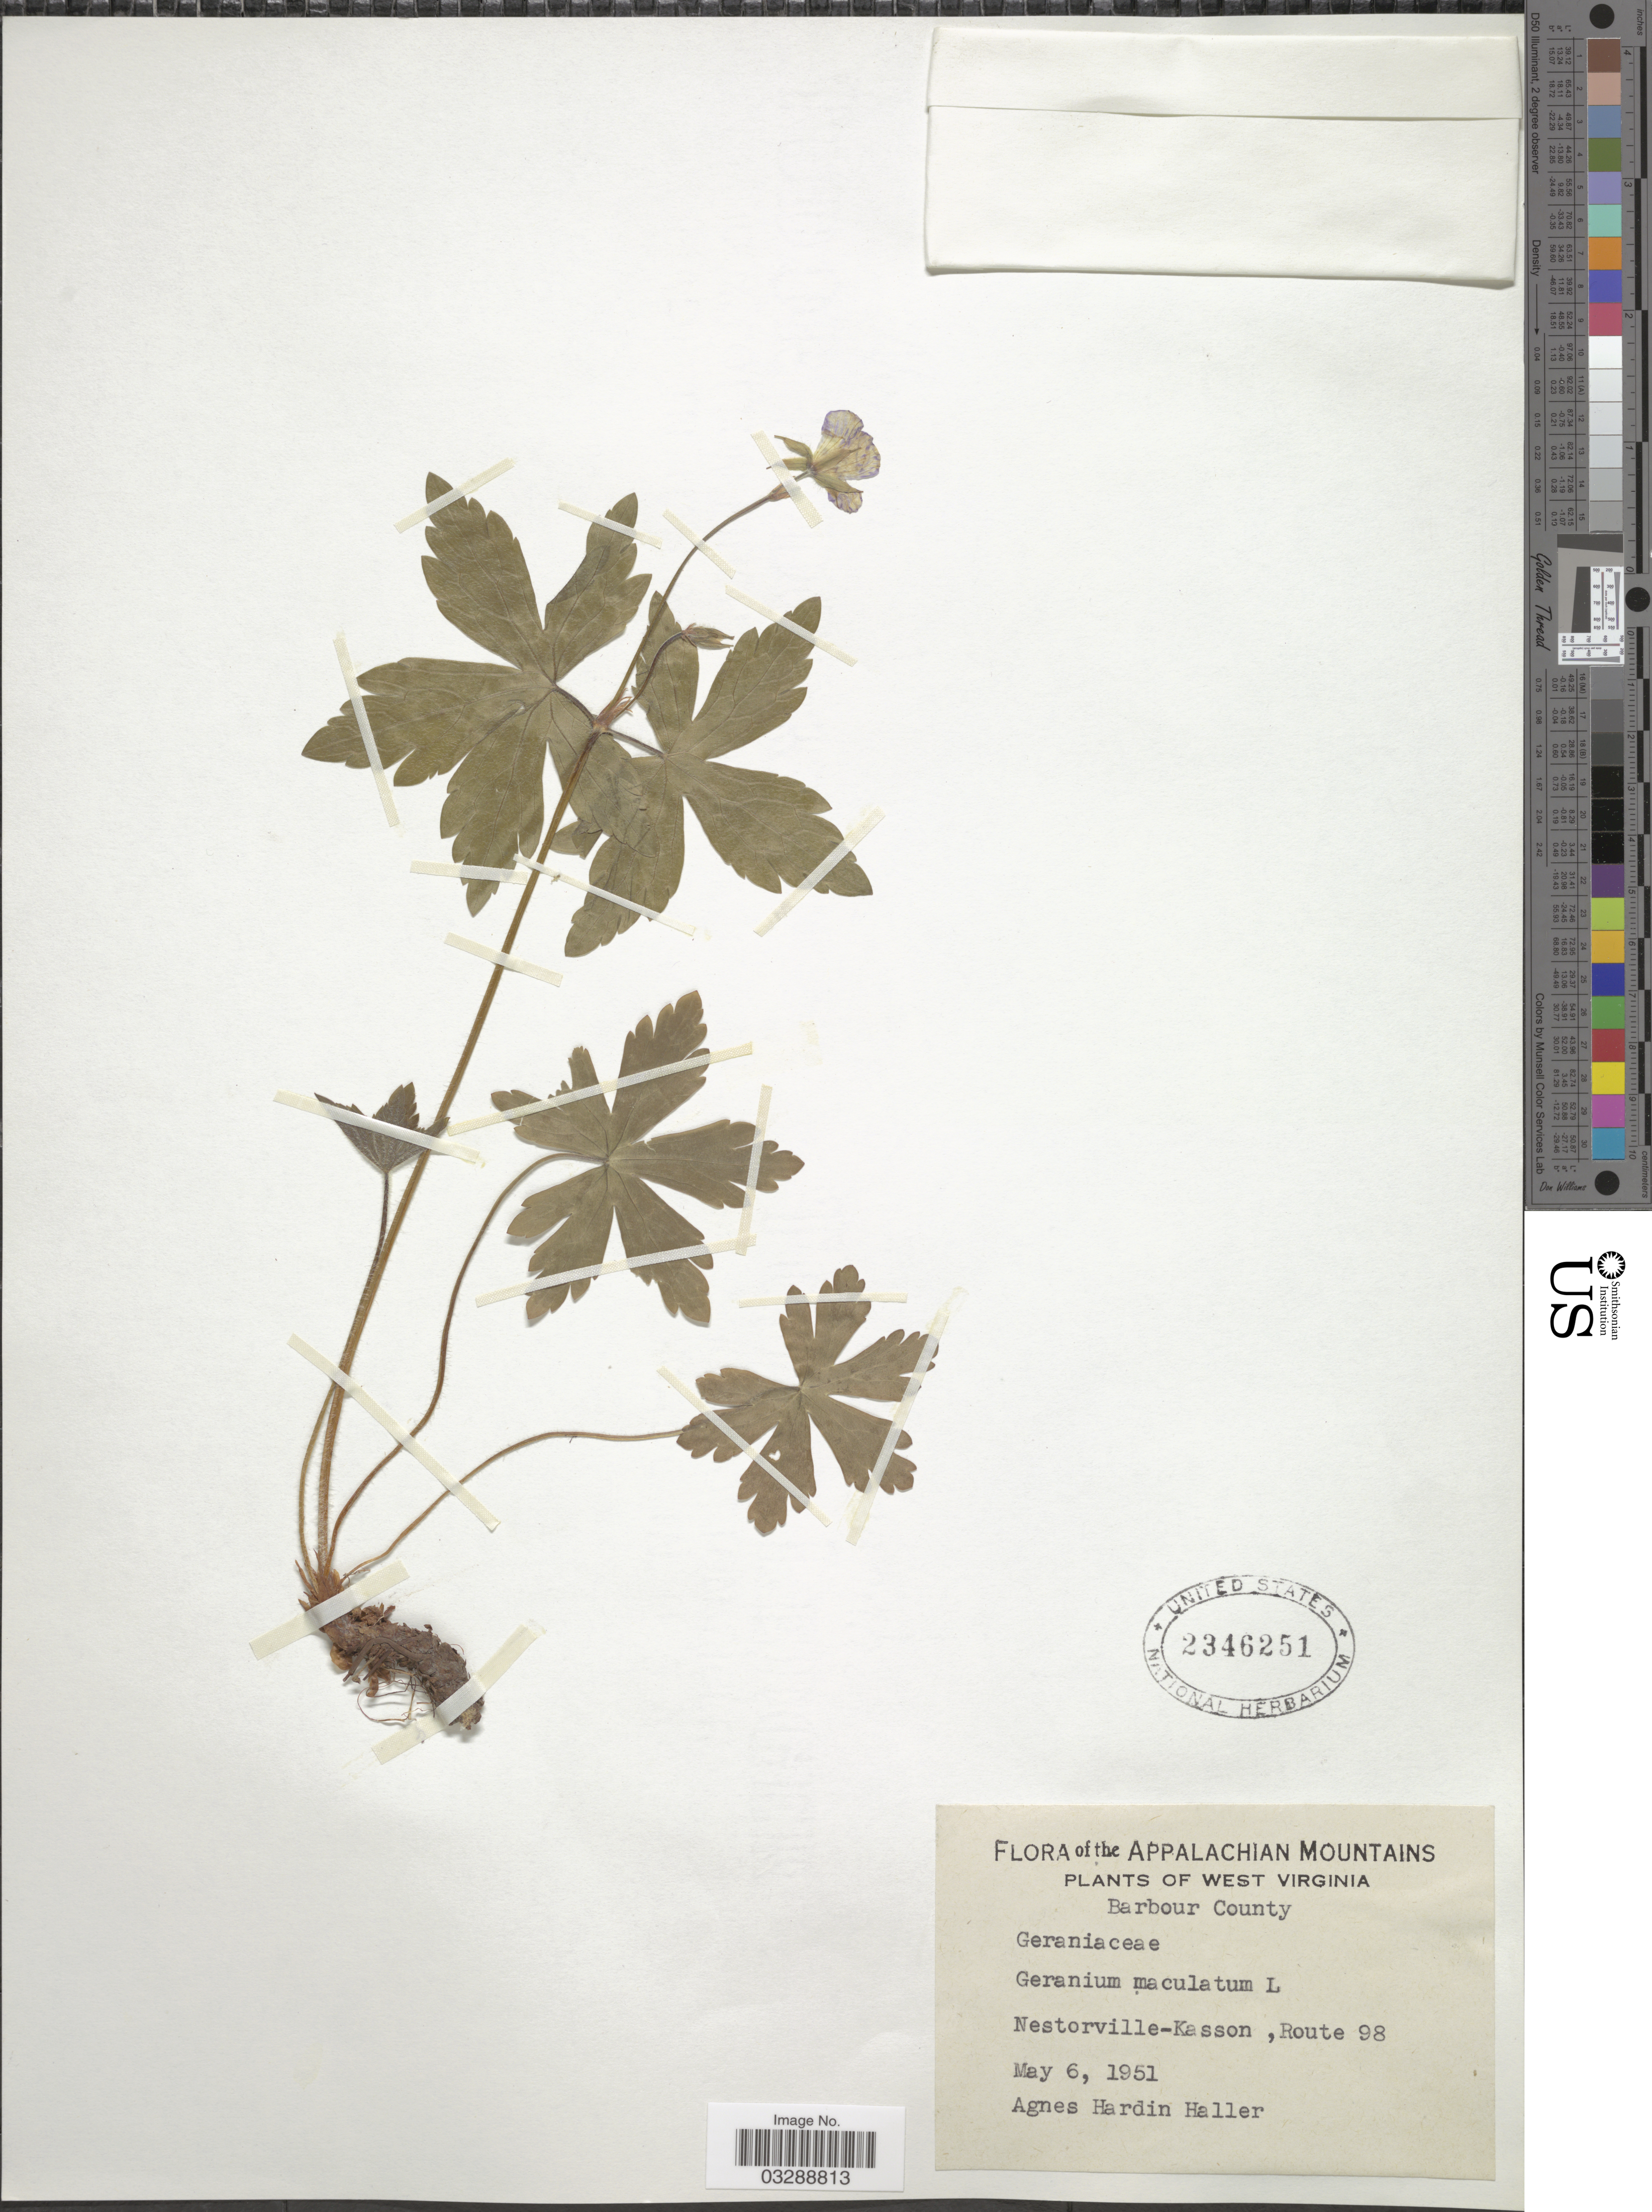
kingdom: Plantae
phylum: Tracheophyta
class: Magnoliopsida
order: Geraniales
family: Geraniaceae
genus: Geranium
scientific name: Geranium maculatum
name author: L.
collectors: A. Haller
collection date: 1951-05-06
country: United States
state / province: West Virginia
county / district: Barbour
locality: Appalachian Mountains. Barbour County. Nestorville-Kasson, Route 98.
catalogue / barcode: US 2346251